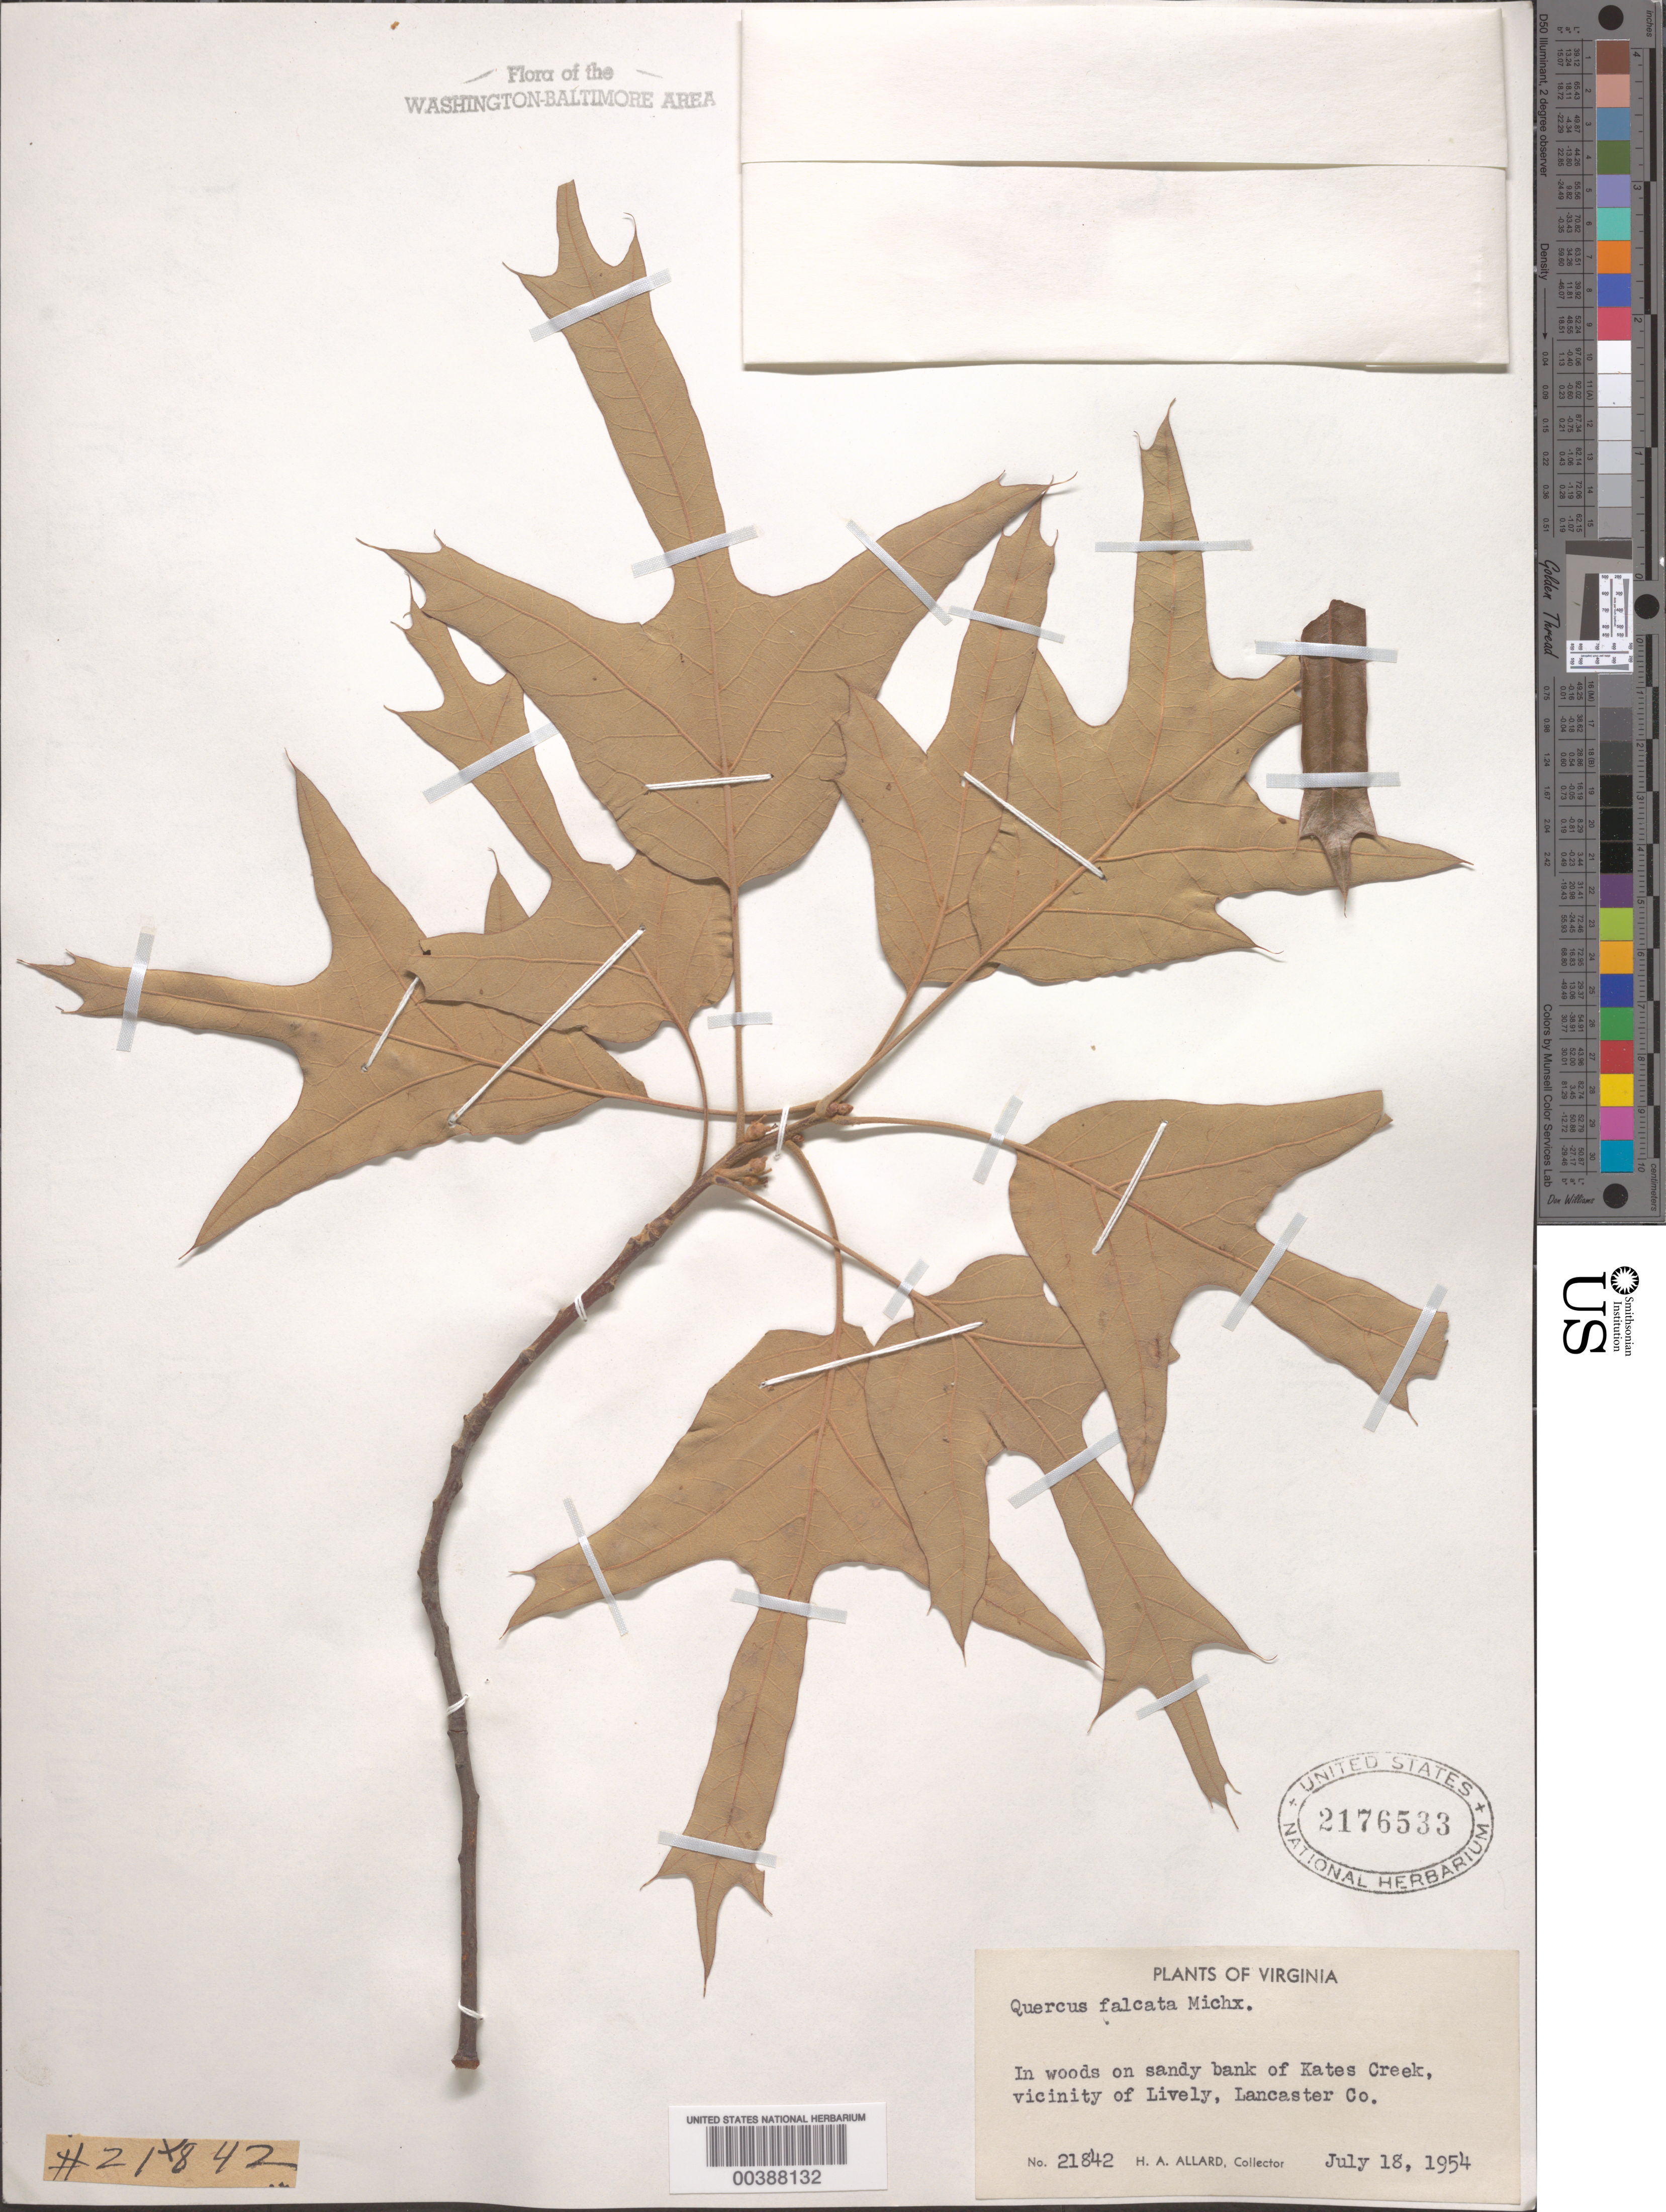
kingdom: Plantae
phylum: Tracheophyta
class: Magnoliopsida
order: Fagales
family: Fagaceae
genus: Quercus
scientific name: Quercus falcata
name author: Michx.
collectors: H. A. Allard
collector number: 21842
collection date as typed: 18 Jul 1954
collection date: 1954-07-18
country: United States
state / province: Virginia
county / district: Lancaster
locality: Kates Creek, Lively vicinity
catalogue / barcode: US 2176533